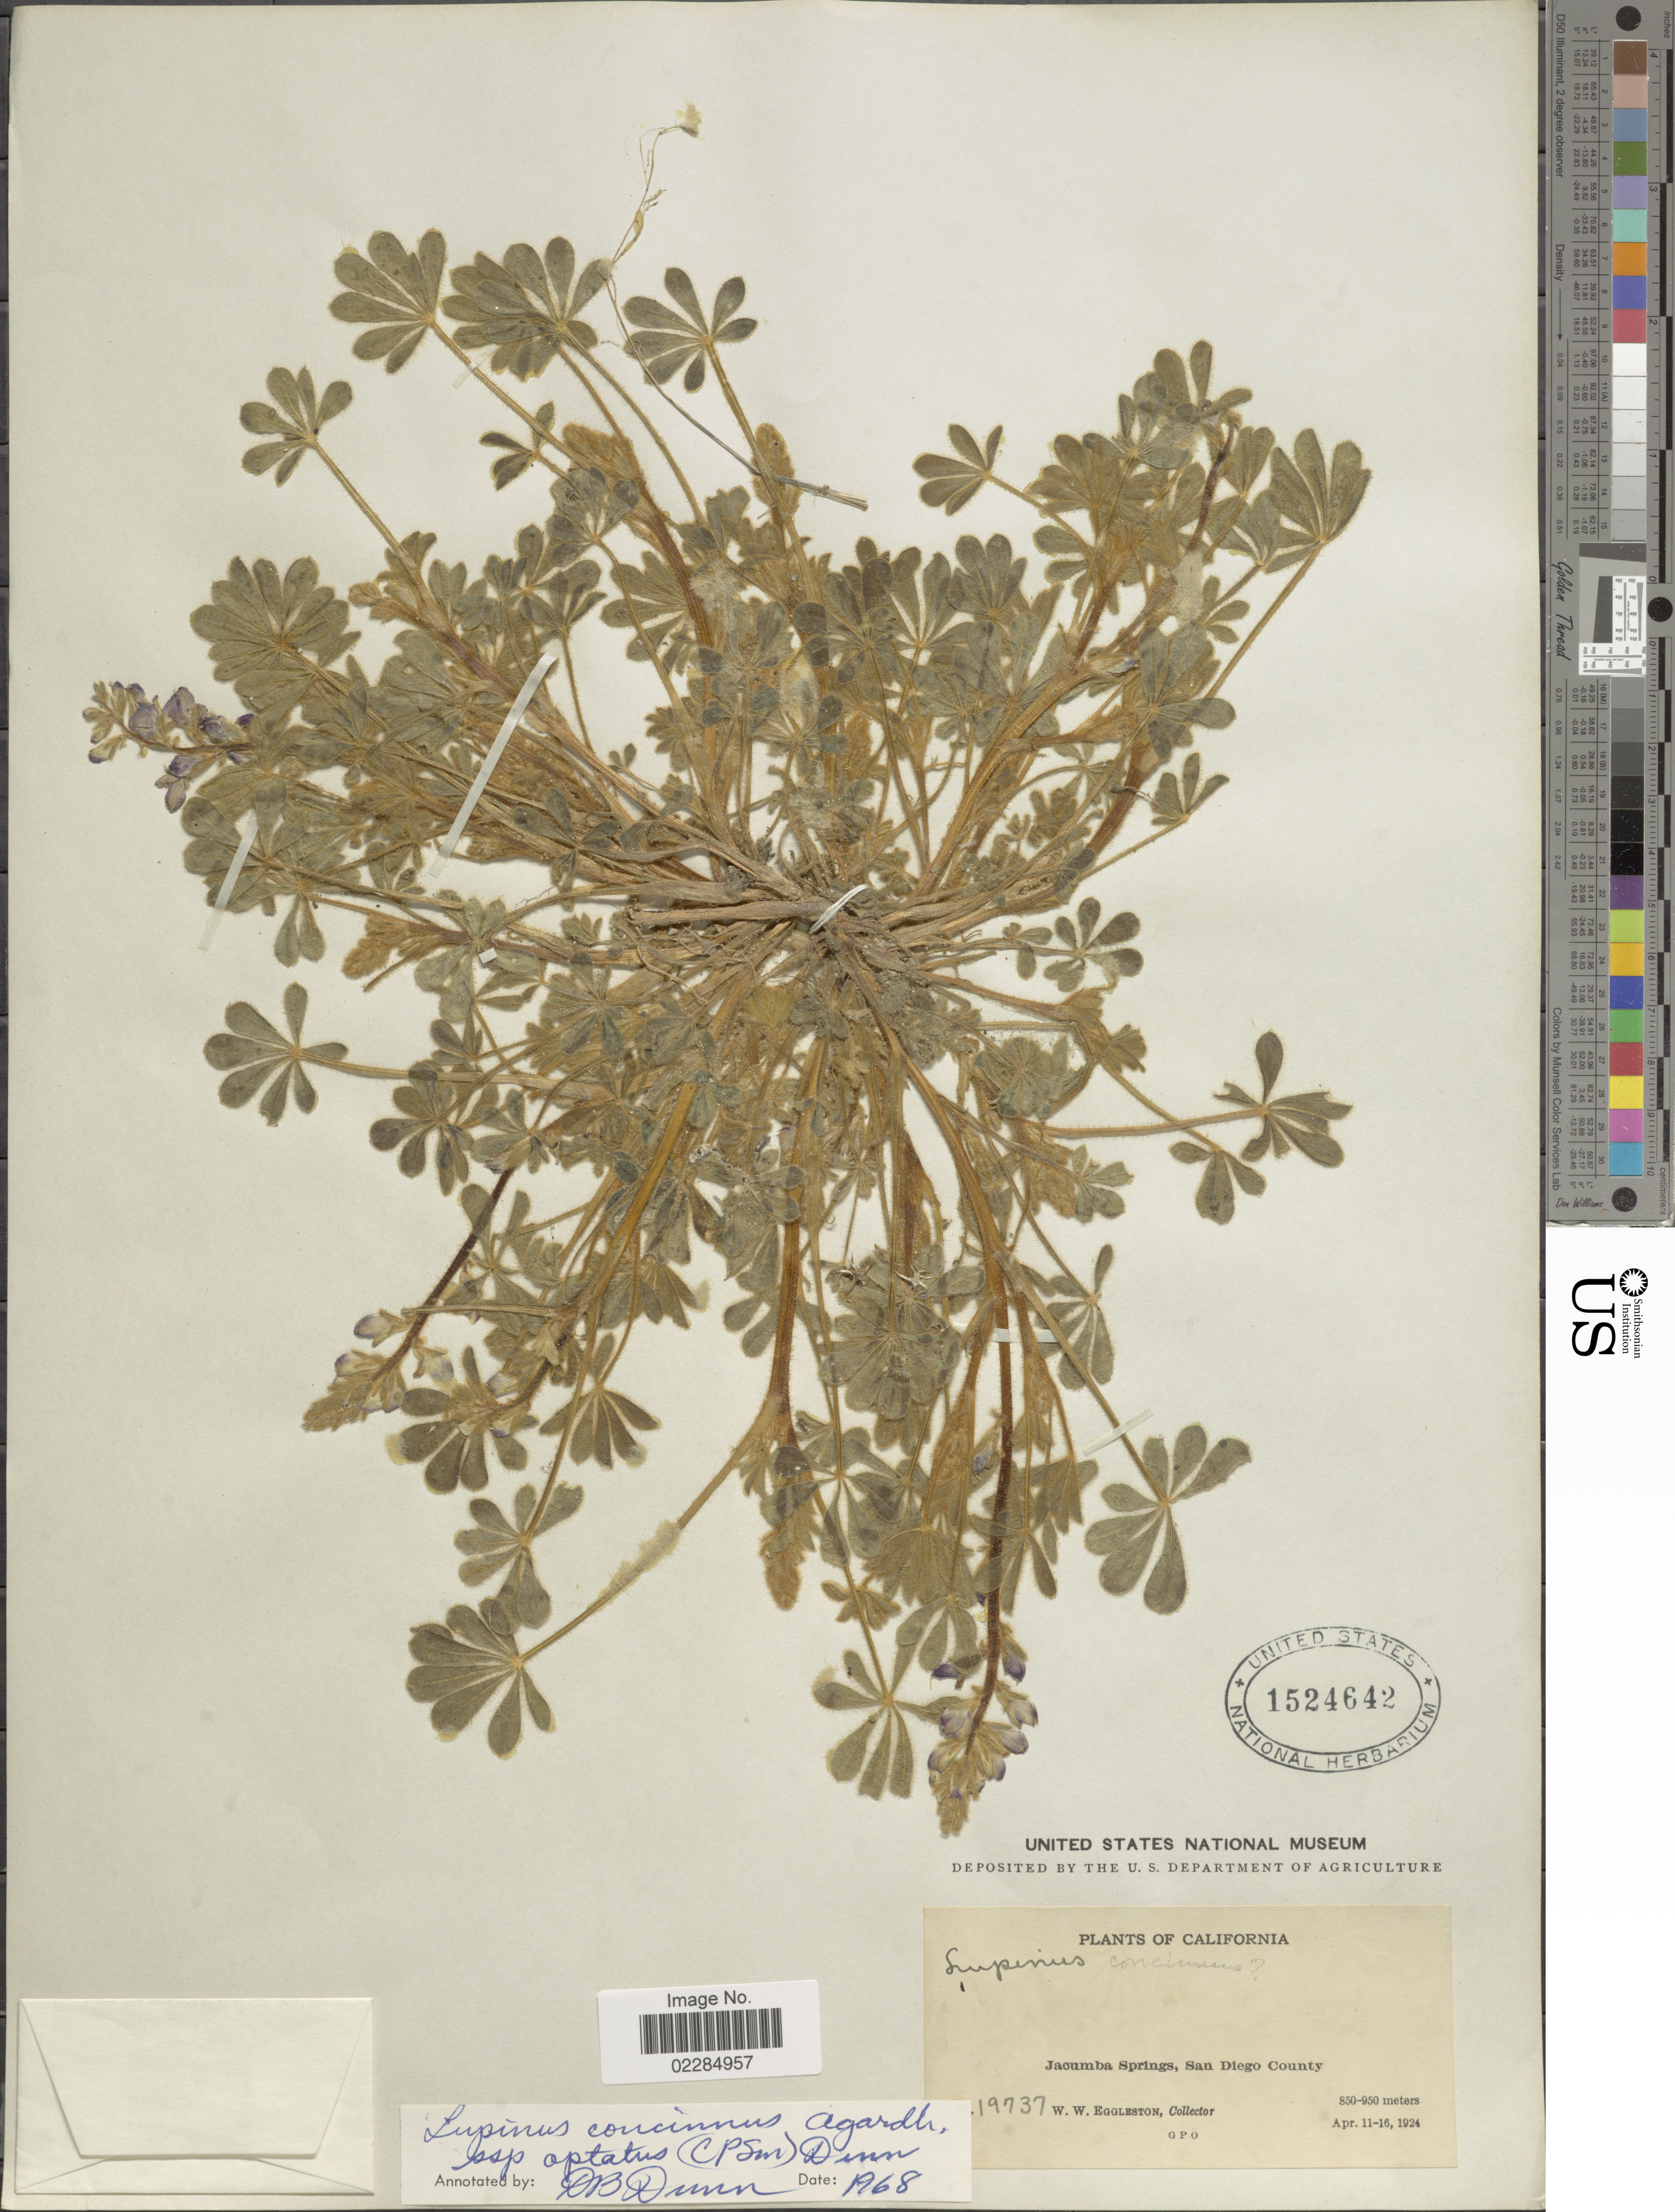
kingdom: Plantae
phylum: Tracheophyta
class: Magnoliopsida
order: Fabales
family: Fabaceae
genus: Lupinus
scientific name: Lupinus concinnus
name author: J. Agardh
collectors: W. W. Eggleston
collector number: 19737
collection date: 1924-04-11/1924-04-16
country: United States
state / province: California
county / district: San Diego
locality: Jacumba Springs, San Diego County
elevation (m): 850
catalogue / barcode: US 1524642